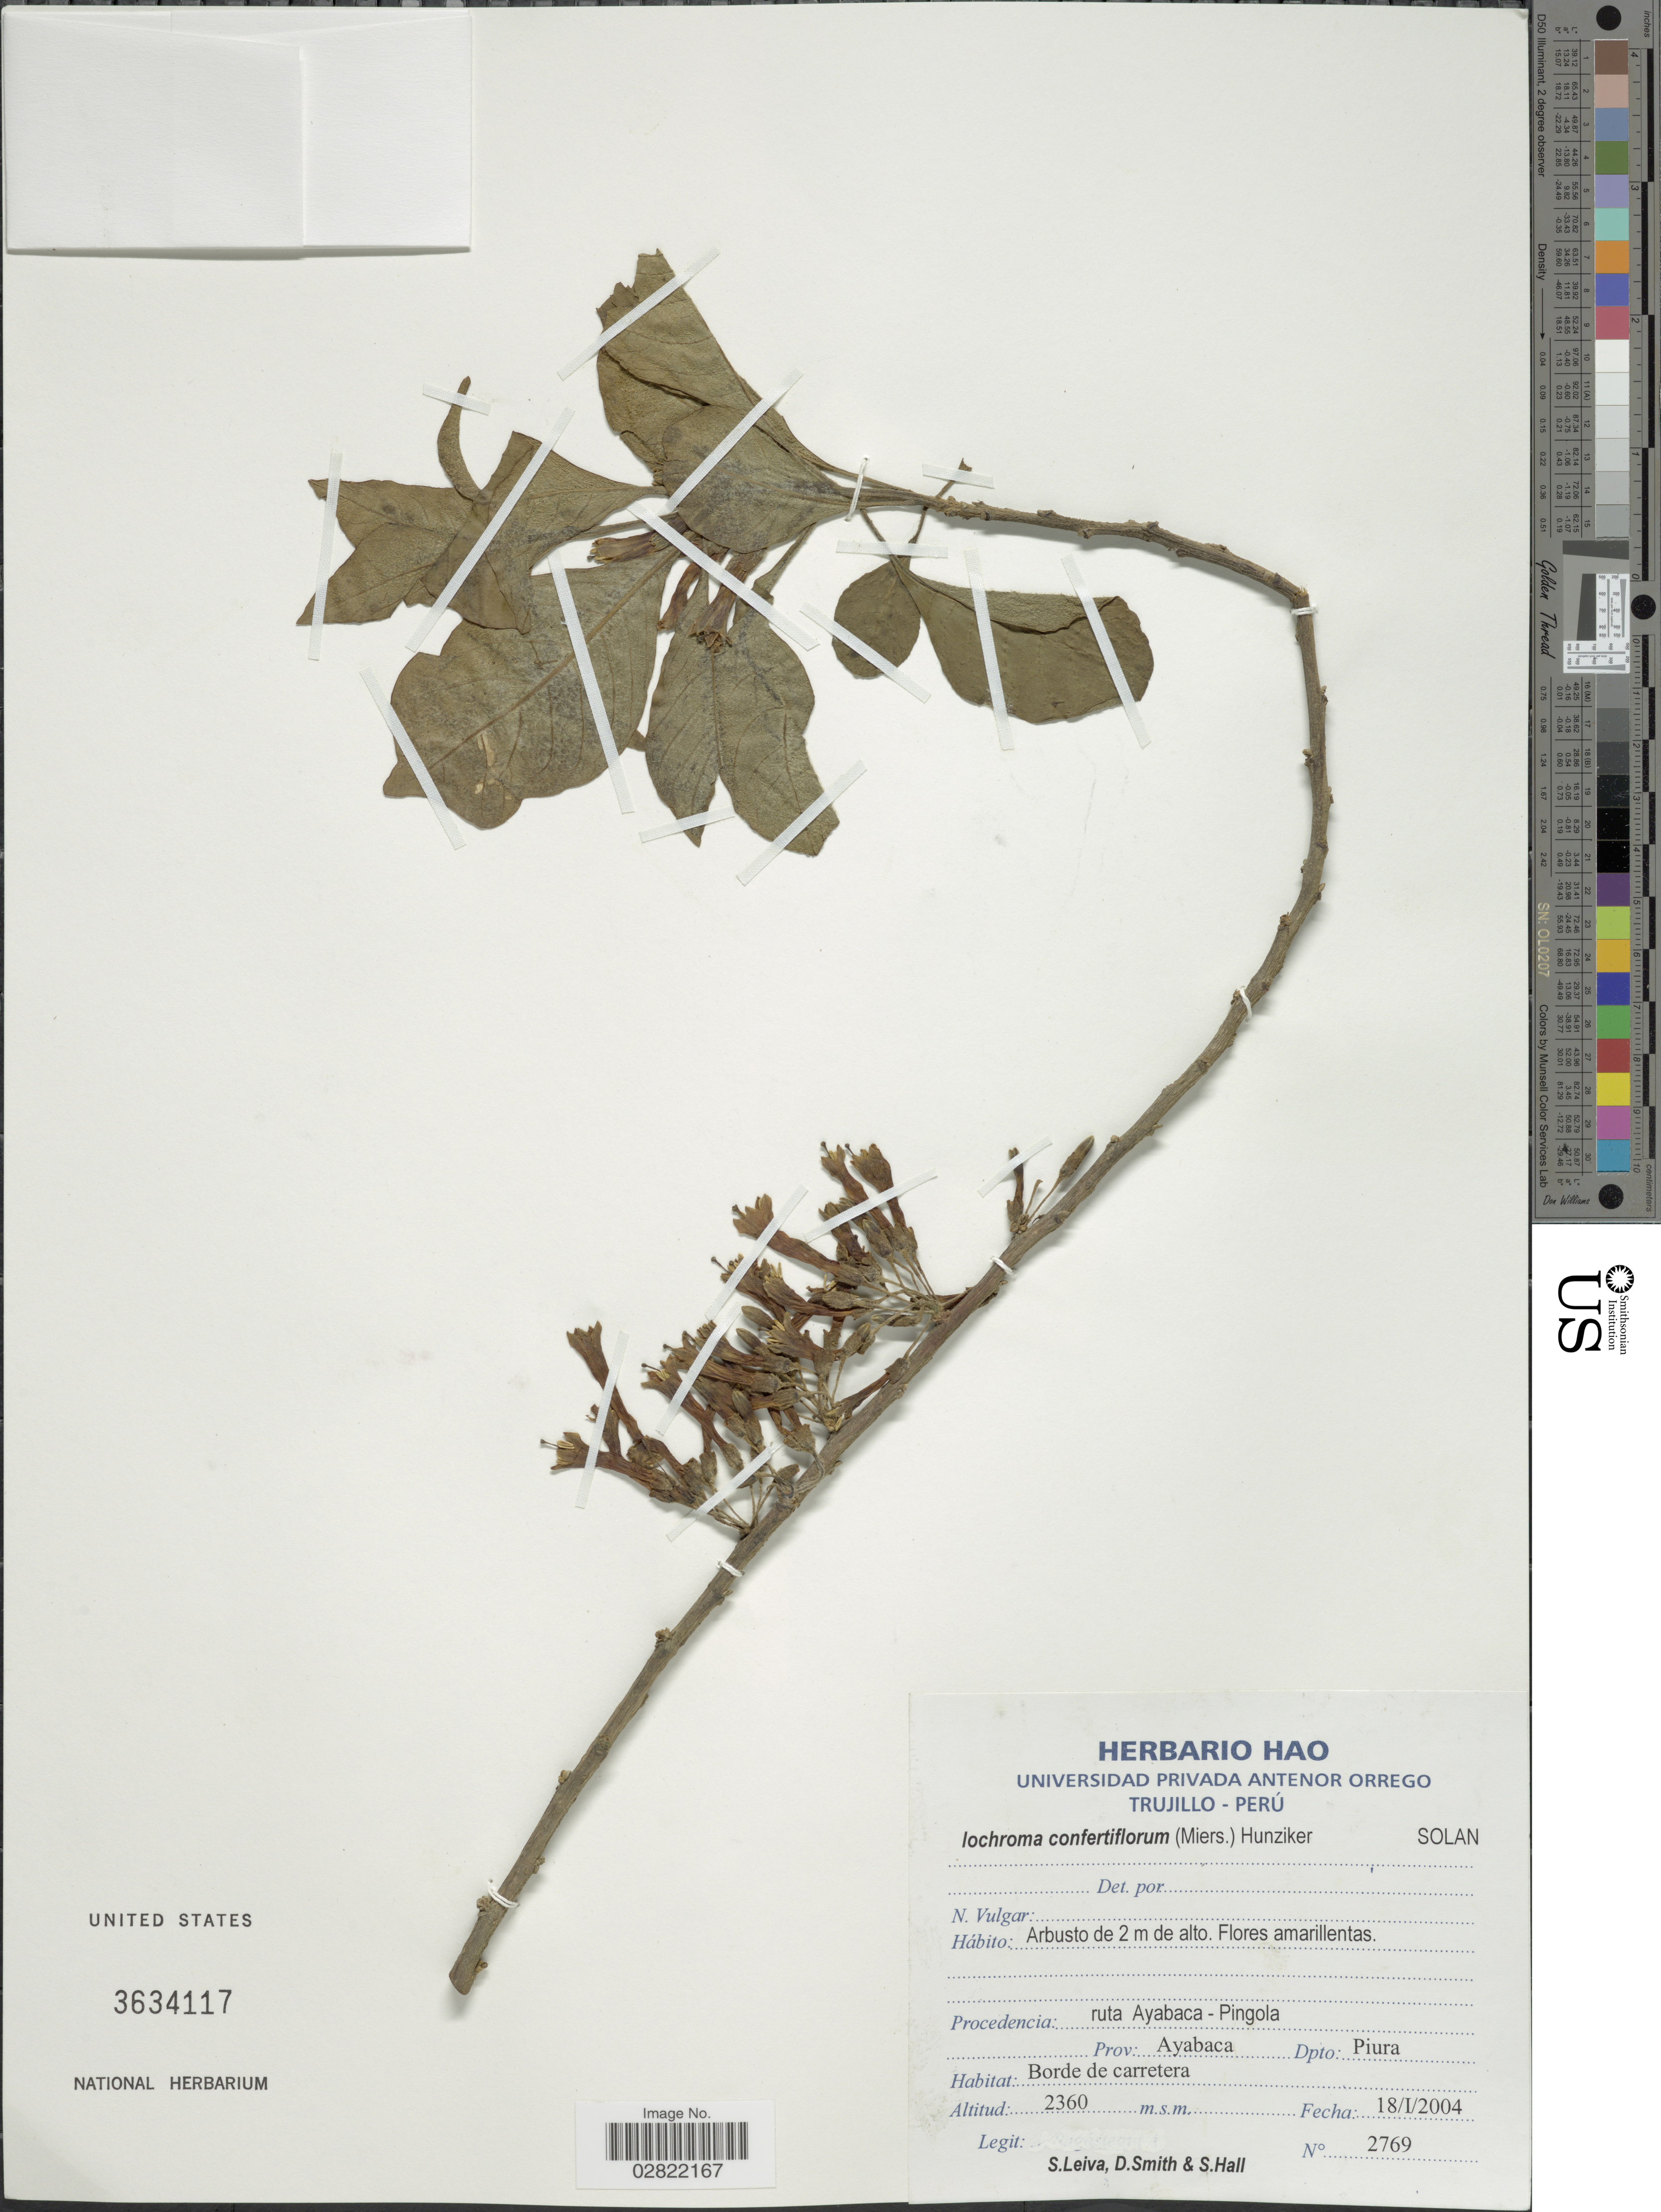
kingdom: Plantae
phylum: Tracheophyta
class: Magnoliopsida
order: Solanales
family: Solanaceae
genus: Iochroma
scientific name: Iochroma confertiflorum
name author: (Miers) Hunz.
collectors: S. Leiva, D. Smith & S. Hall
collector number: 2769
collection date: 2004-01-18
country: Peru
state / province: Piura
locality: Procedencia: ruta Ayabaca - Pingola, Prov.: Ayabaca, Dpto.: Piura.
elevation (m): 2360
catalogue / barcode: US 3634117